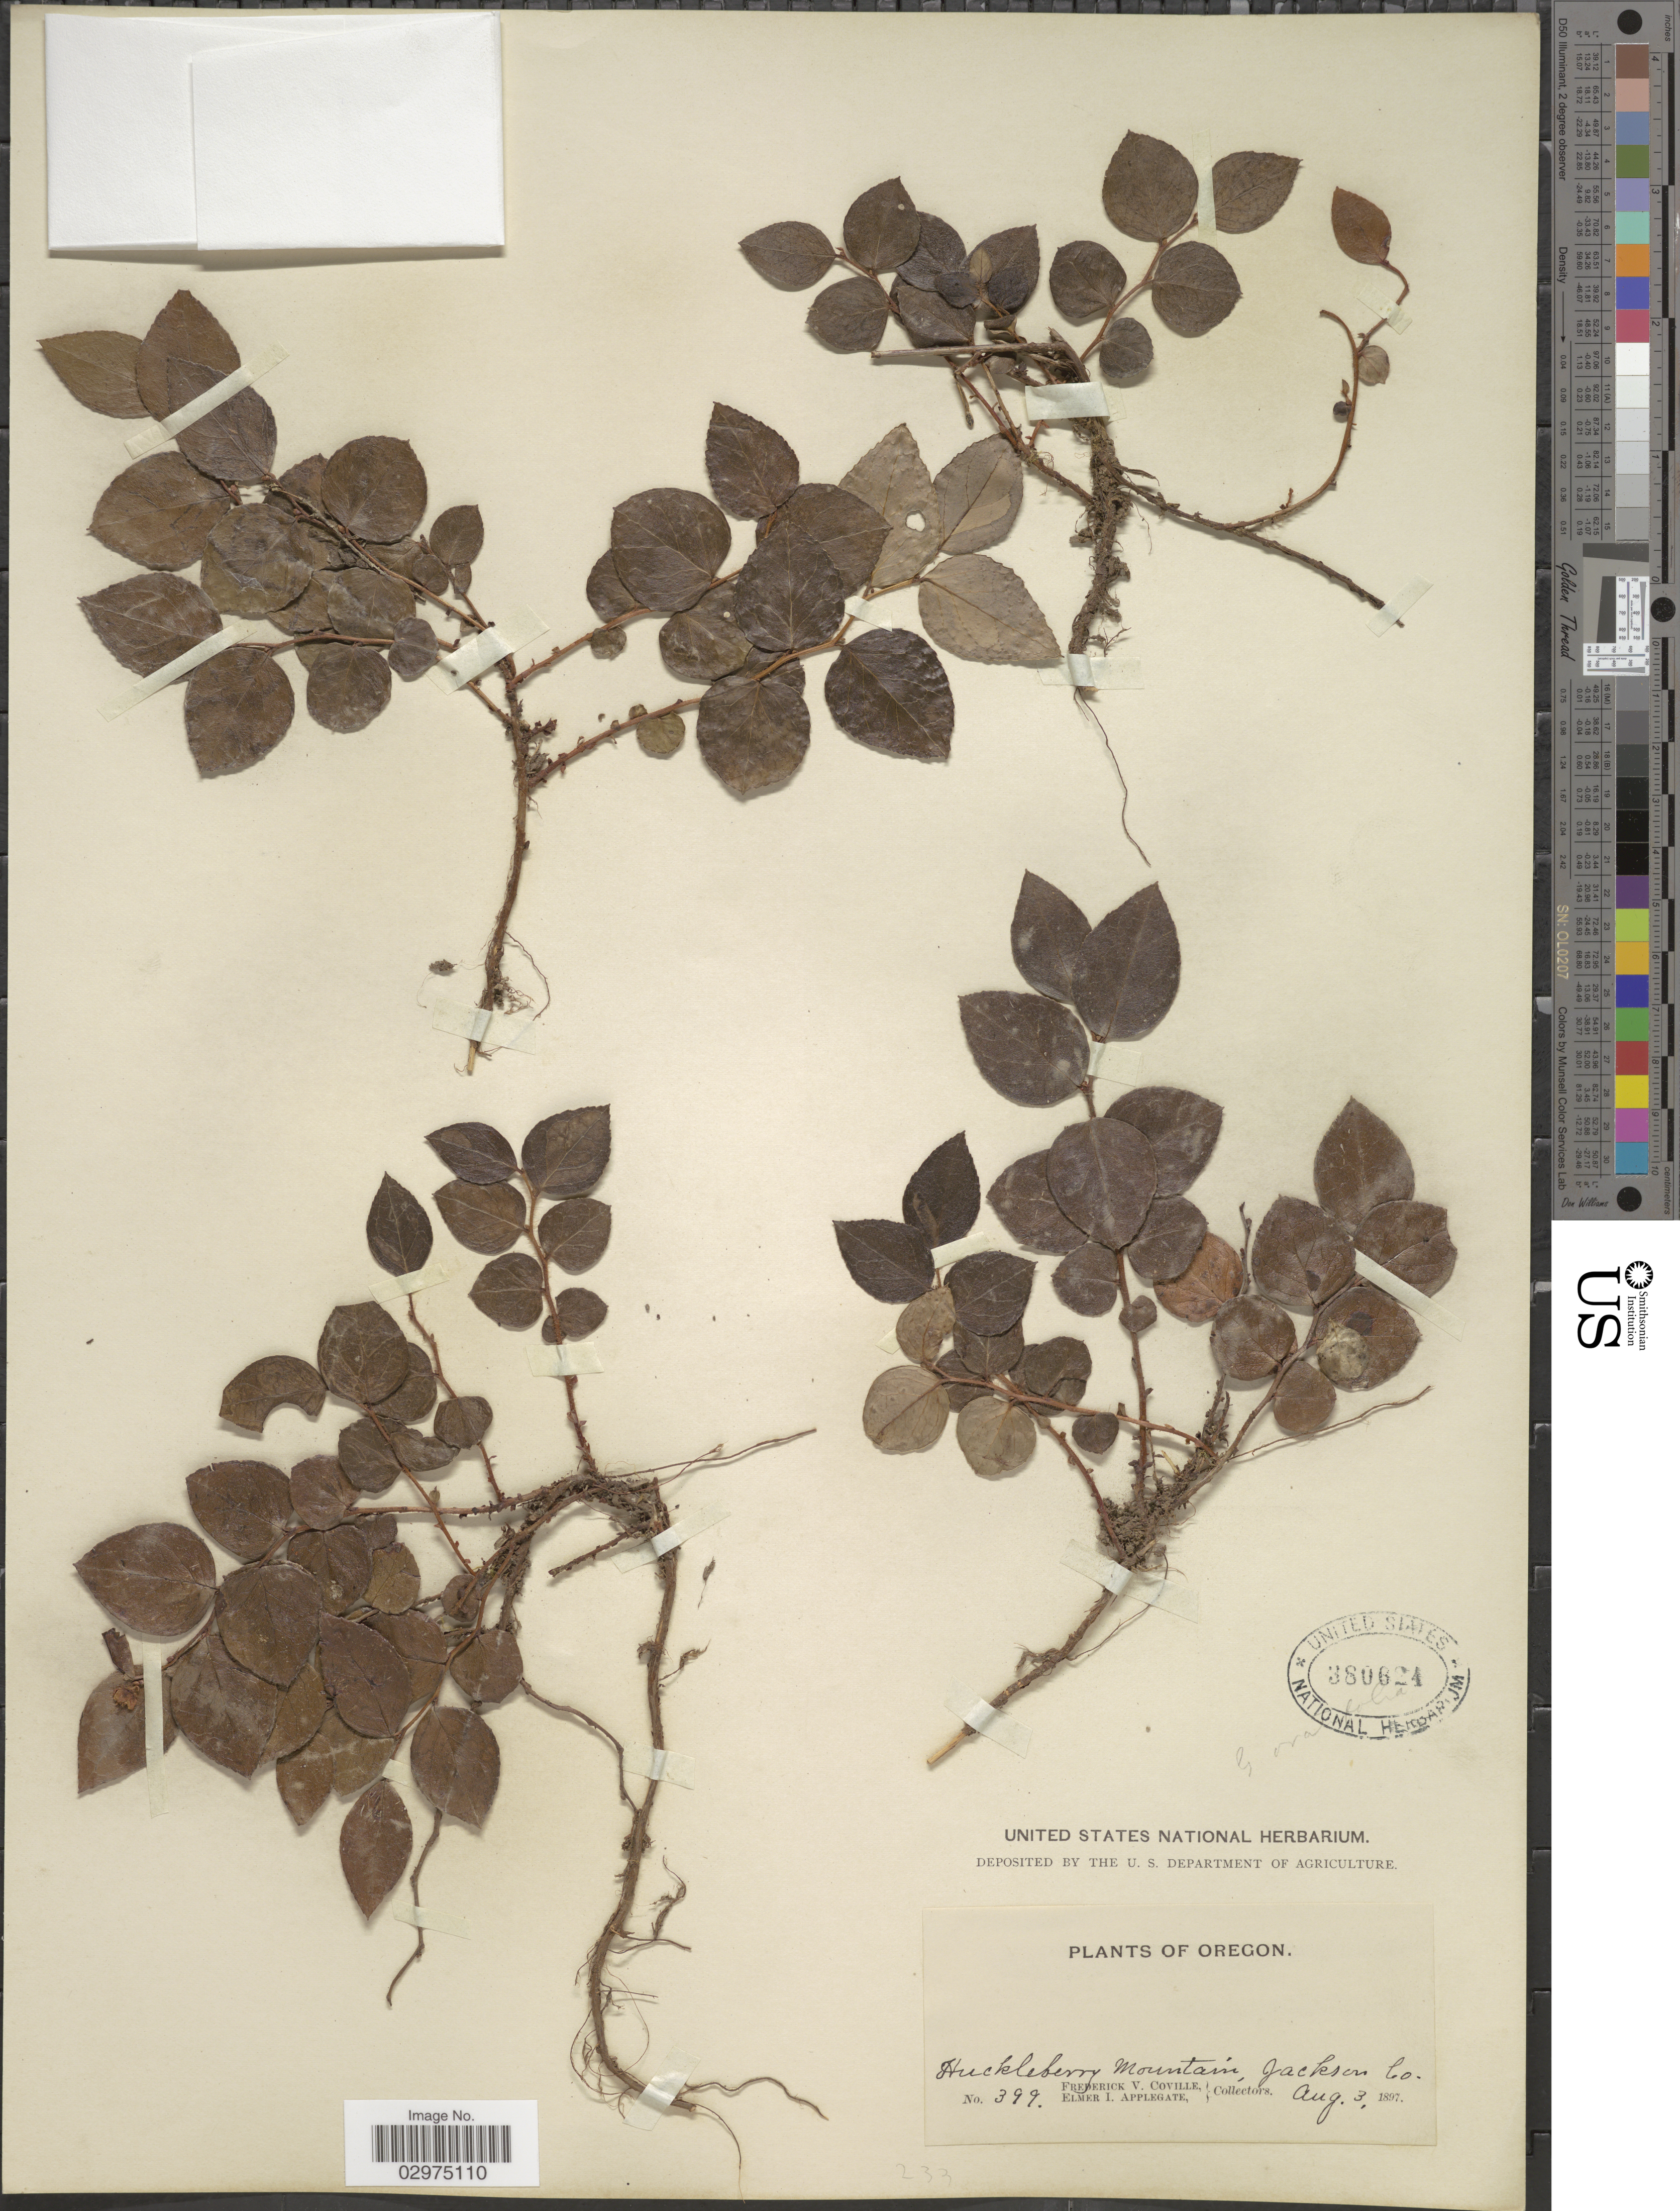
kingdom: Plantae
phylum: Tracheophyta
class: Magnoliopsida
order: Ericales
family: Ericaceae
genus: Gaultheria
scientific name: Gaultheria ovatifolia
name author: A. Gray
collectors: F. V. Coville & E. I. Applegate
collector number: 399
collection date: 1897-08-03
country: United States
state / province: Oregon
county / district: Jackson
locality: Huckleberry Mountain, Jackson Co.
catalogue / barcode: US 380624